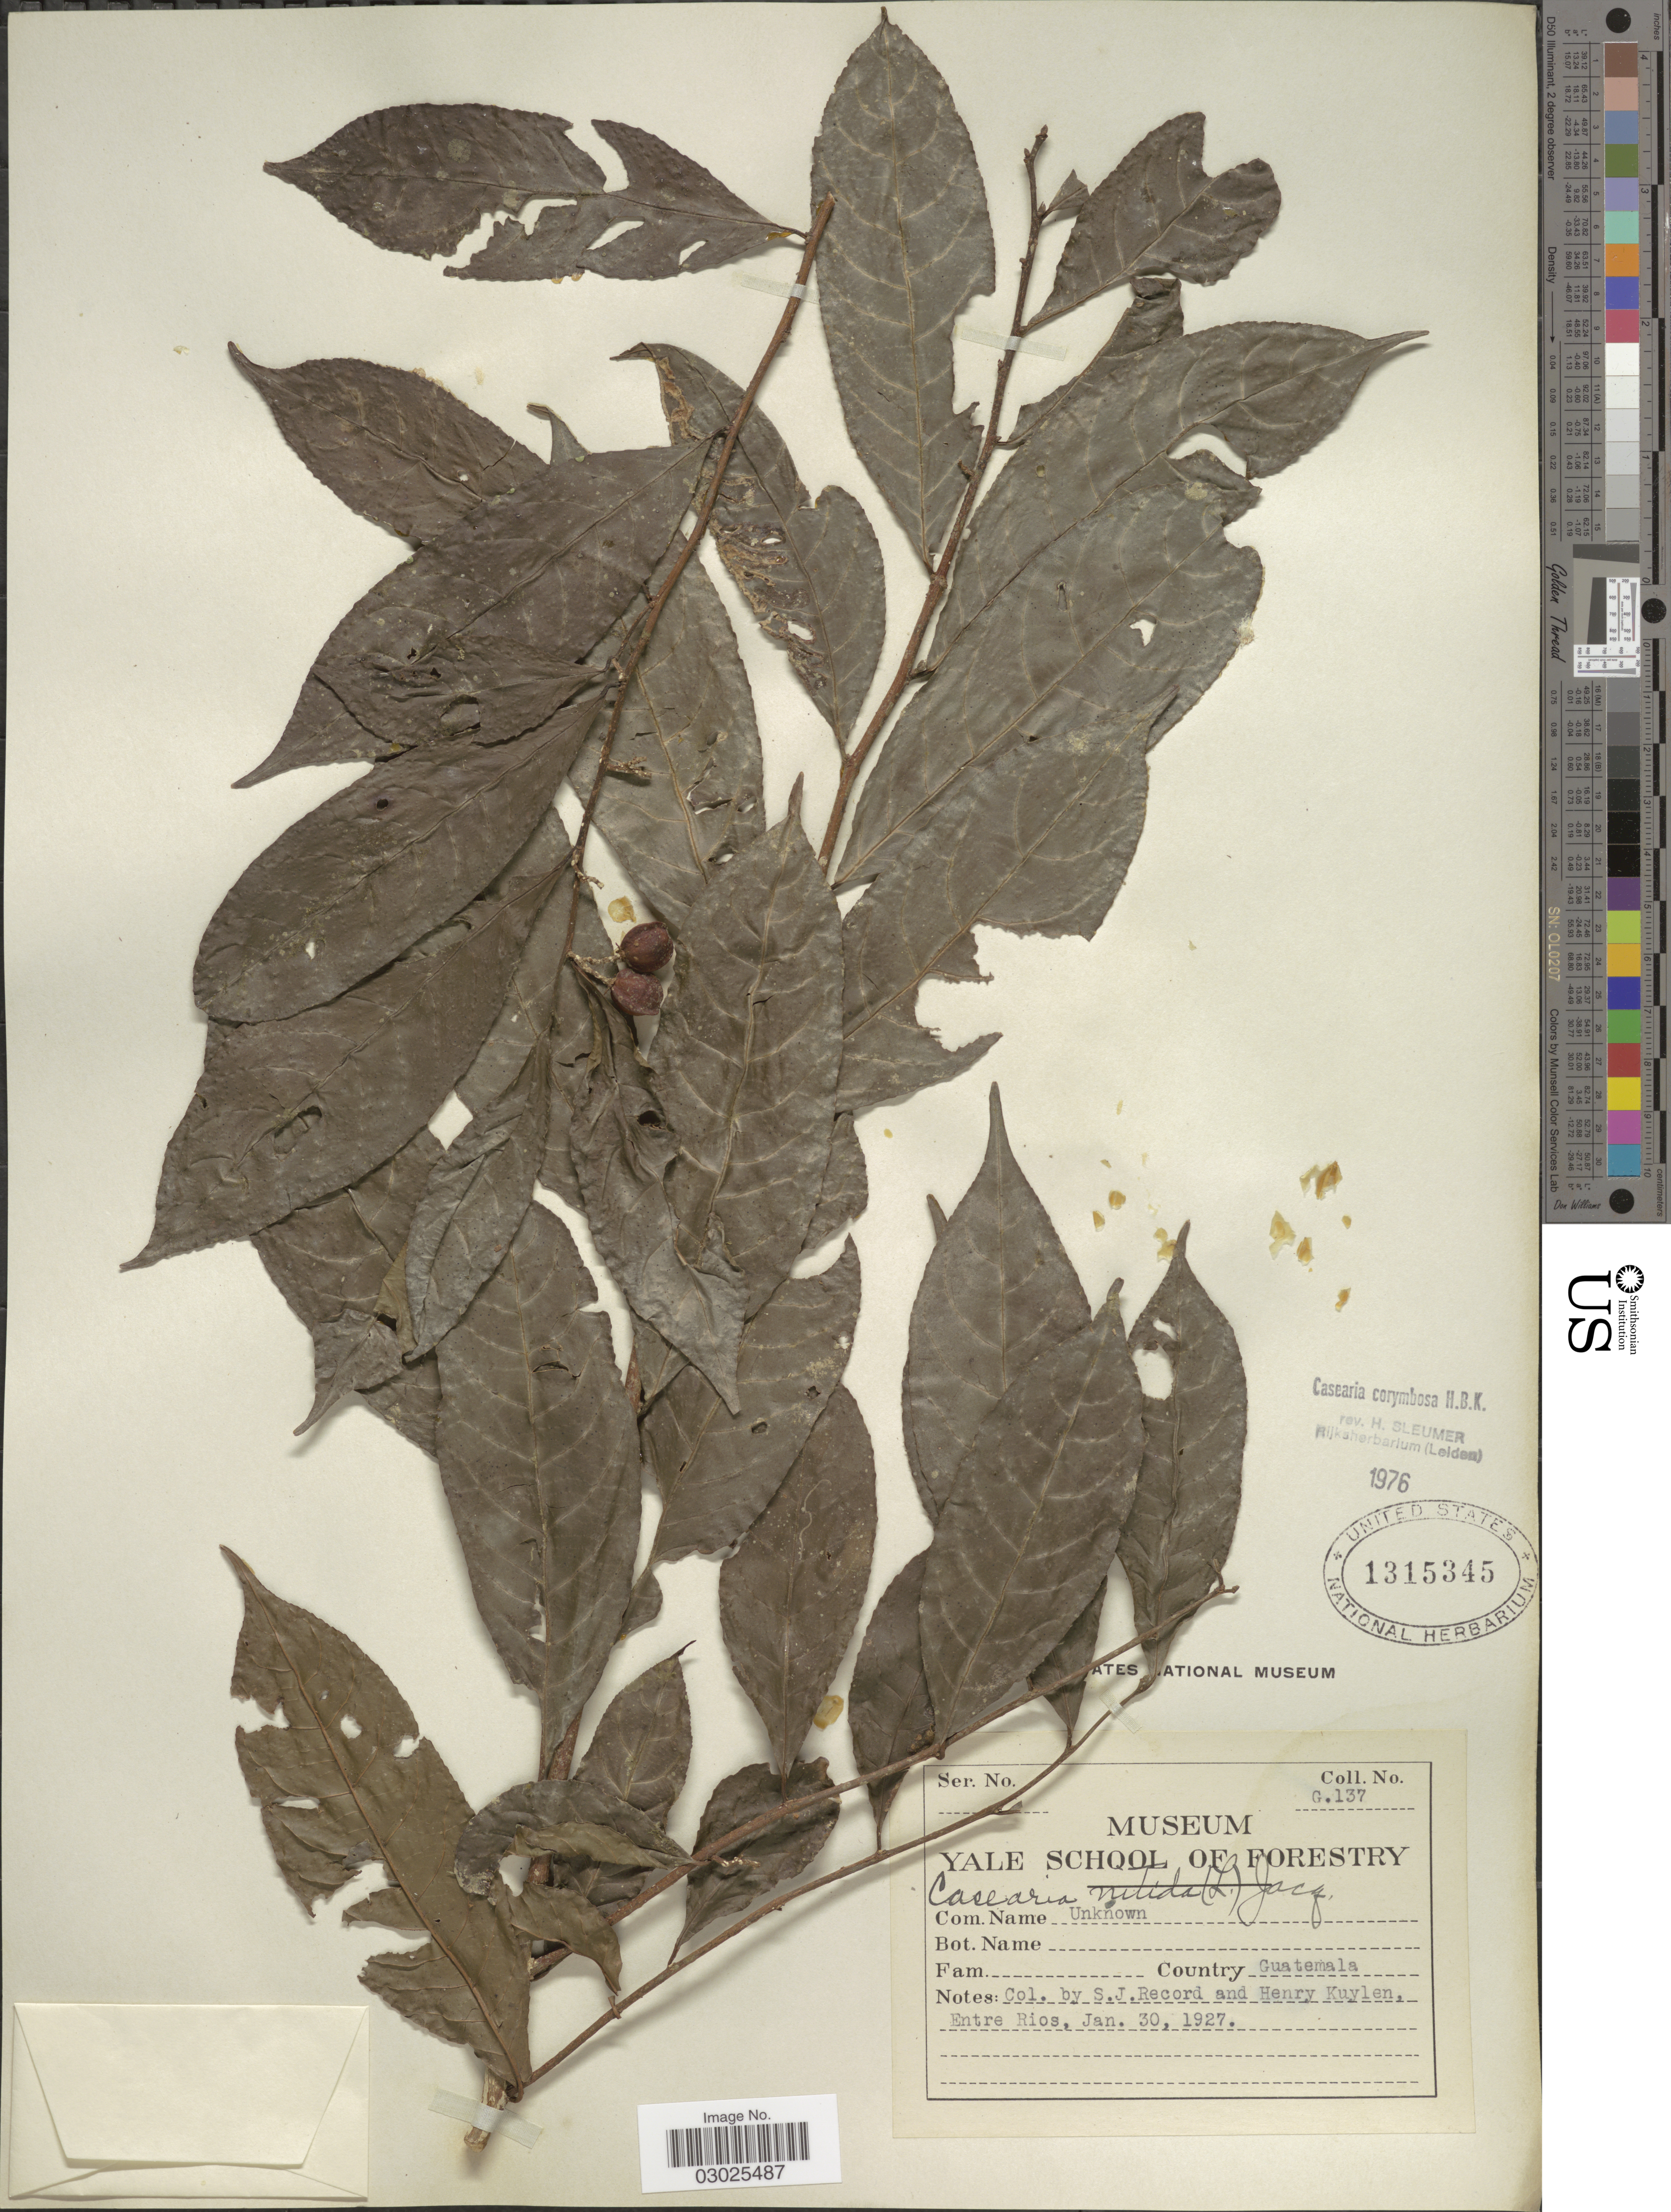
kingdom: Plantae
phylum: Tracheophyta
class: Magnoliopsida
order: Malpighiales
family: Salicaceae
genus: Casearia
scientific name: Casearia corymbosa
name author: Kunth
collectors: S. J. Record & H. Kuylen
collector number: G.137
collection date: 1927-01-30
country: Guatemala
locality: Entre Rios.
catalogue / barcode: US 1315345